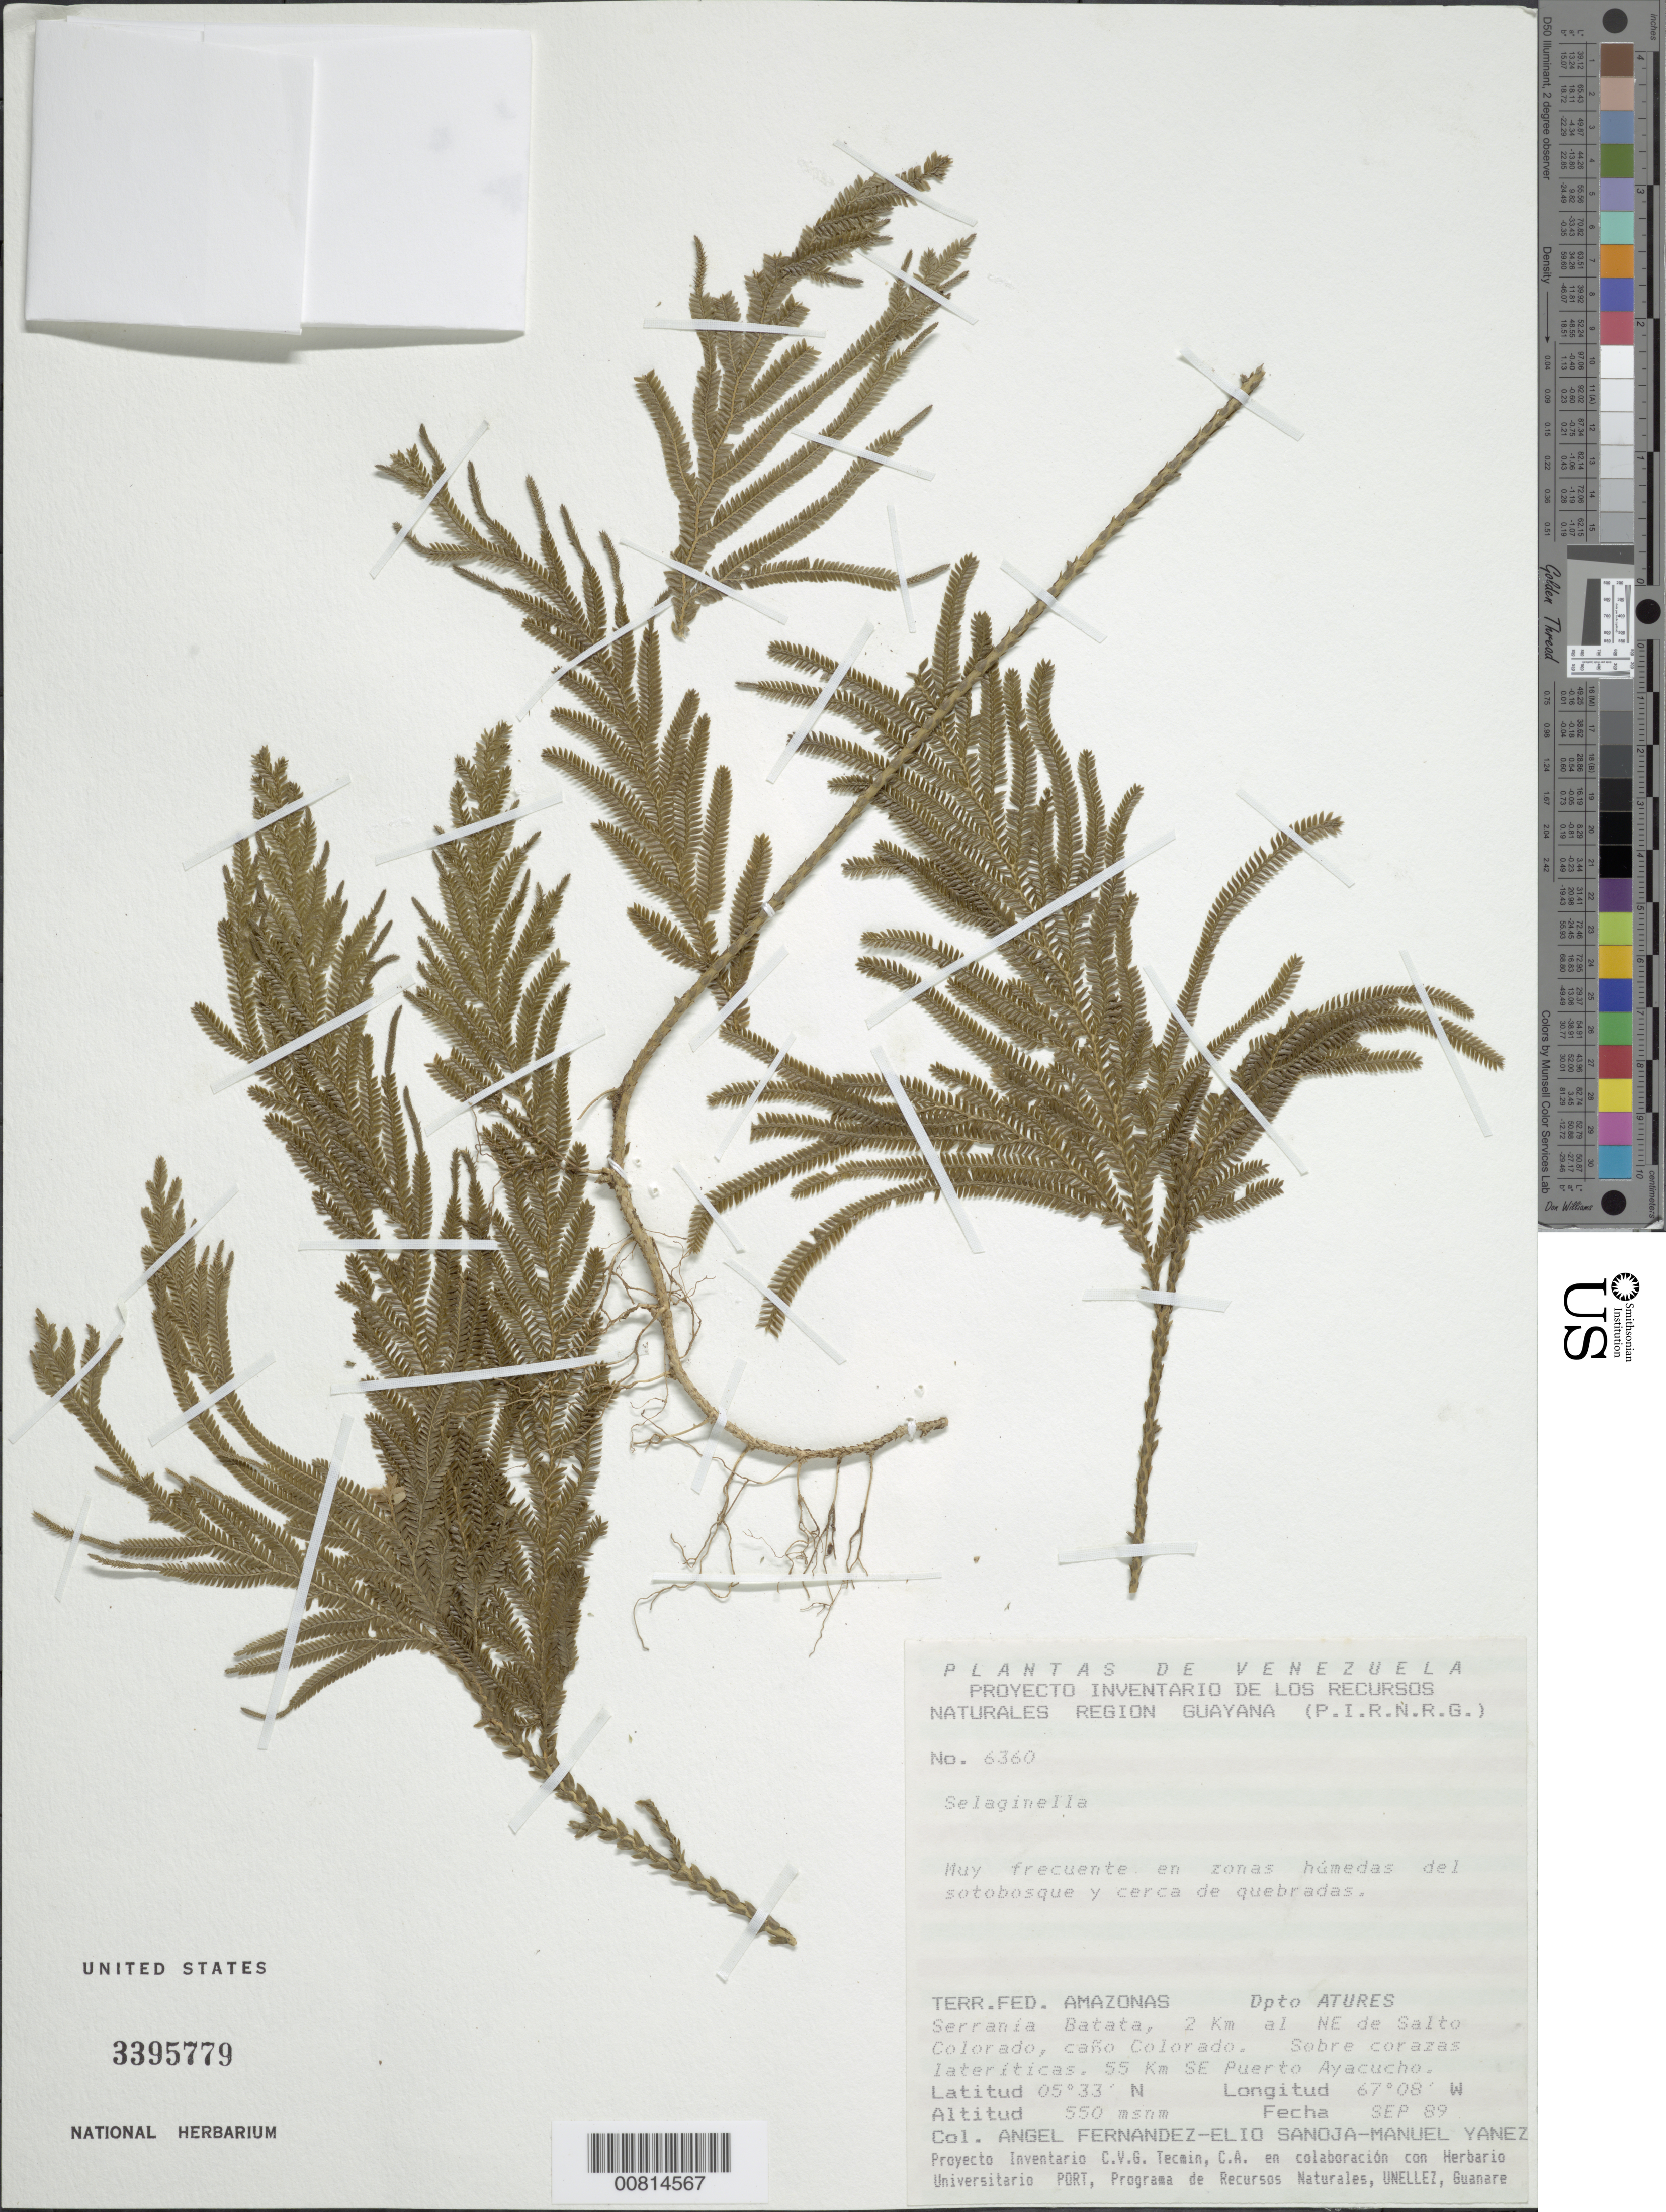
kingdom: Plantae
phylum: Tracheophyta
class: Lycopodiopsida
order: Selaginellales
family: Selaginellaceae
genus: Selaginella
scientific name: Selaginella surucucusensis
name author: L. A. Góes & Assis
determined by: Valdespino, I. A., (PMA), Universidad de Panama (PANAMA)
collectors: A. Fernández, E. Sanoja & M. Yanez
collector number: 6360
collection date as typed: Sep-89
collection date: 1989-09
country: Venezuela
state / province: Amazonas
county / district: Atures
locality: Serrania Batata, 2 km NE of Salto Colorado, Caño Colorado, 55 km SE of Puerto Ayacucho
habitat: Sobre corazas lateriticas; en zona húmedas del sotobosque y cerca de quebradas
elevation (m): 550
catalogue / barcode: US 3395779